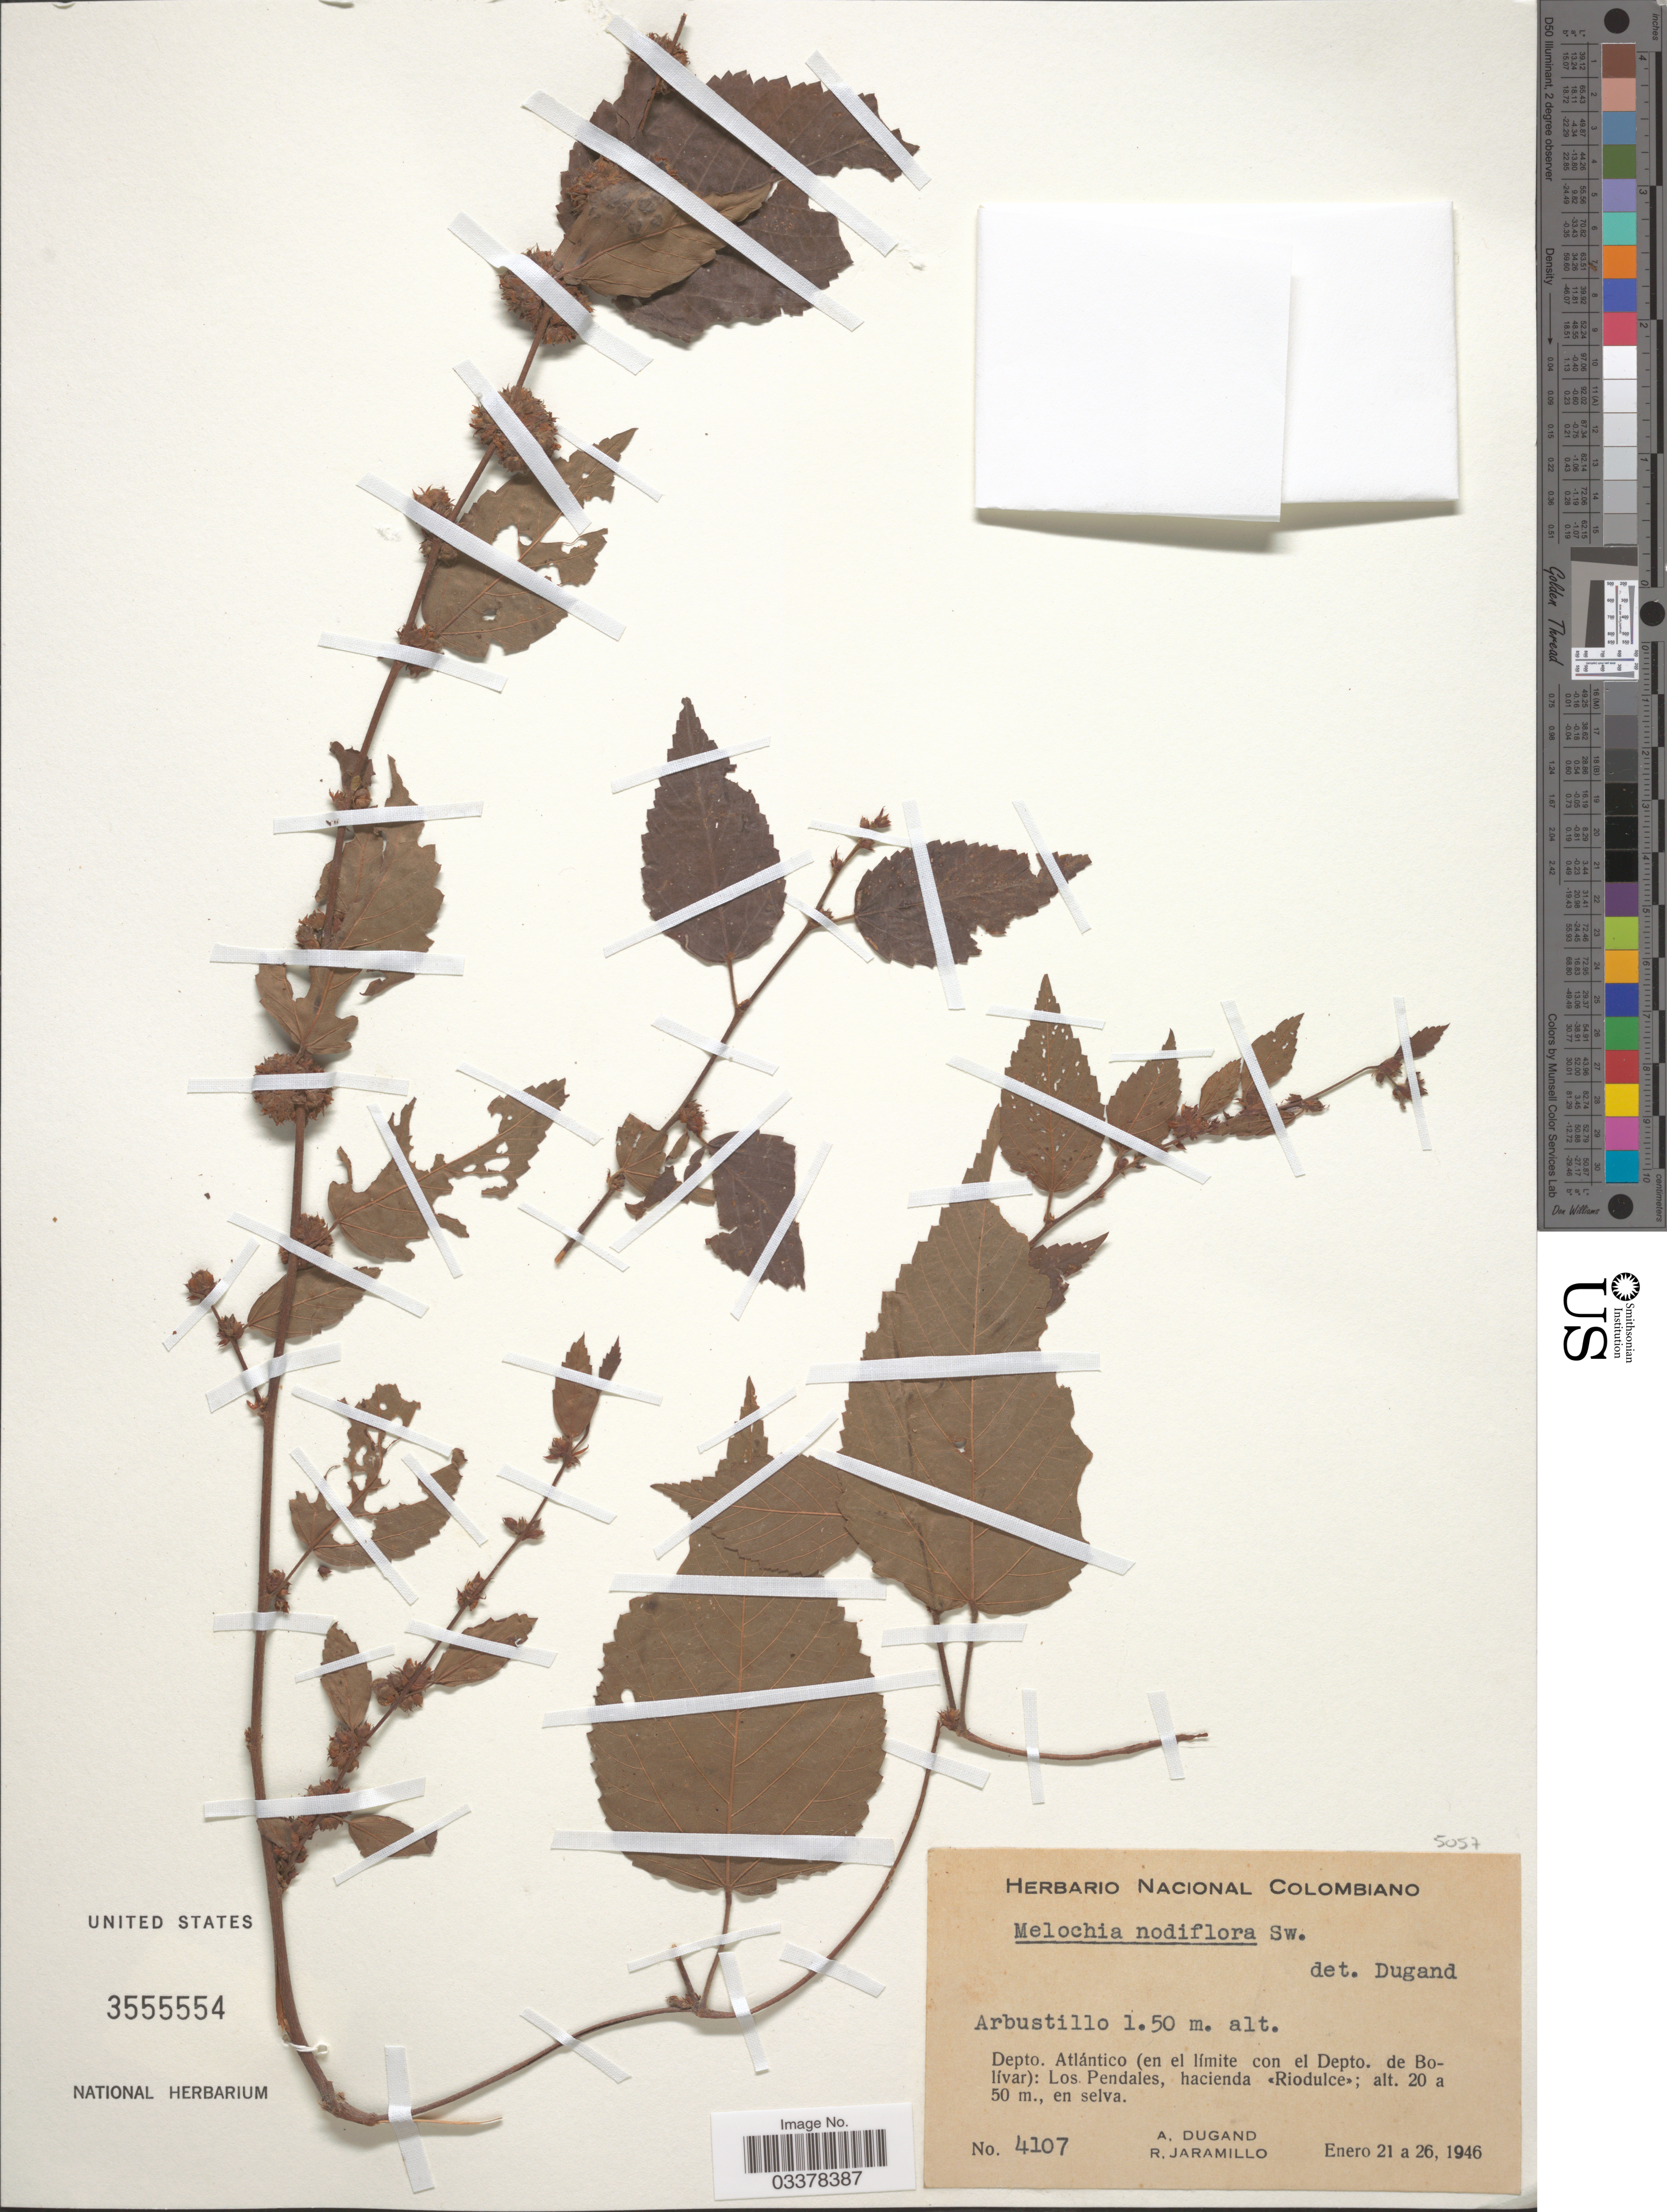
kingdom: Plantae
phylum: Tracheophyta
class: Magnoliopsida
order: Malvales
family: Malvaceae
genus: Melochia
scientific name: Melochia nodiflora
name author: Sw.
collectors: A. Dugand & R. Jaramillo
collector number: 4107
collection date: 1946-01-21/1946-01-26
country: Colombia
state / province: Atlántico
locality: Depto. Atlántico (en el límite con el Depto. de Bolívar): Los Pendales, hacienda «Riodulce».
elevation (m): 20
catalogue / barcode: US 3555554